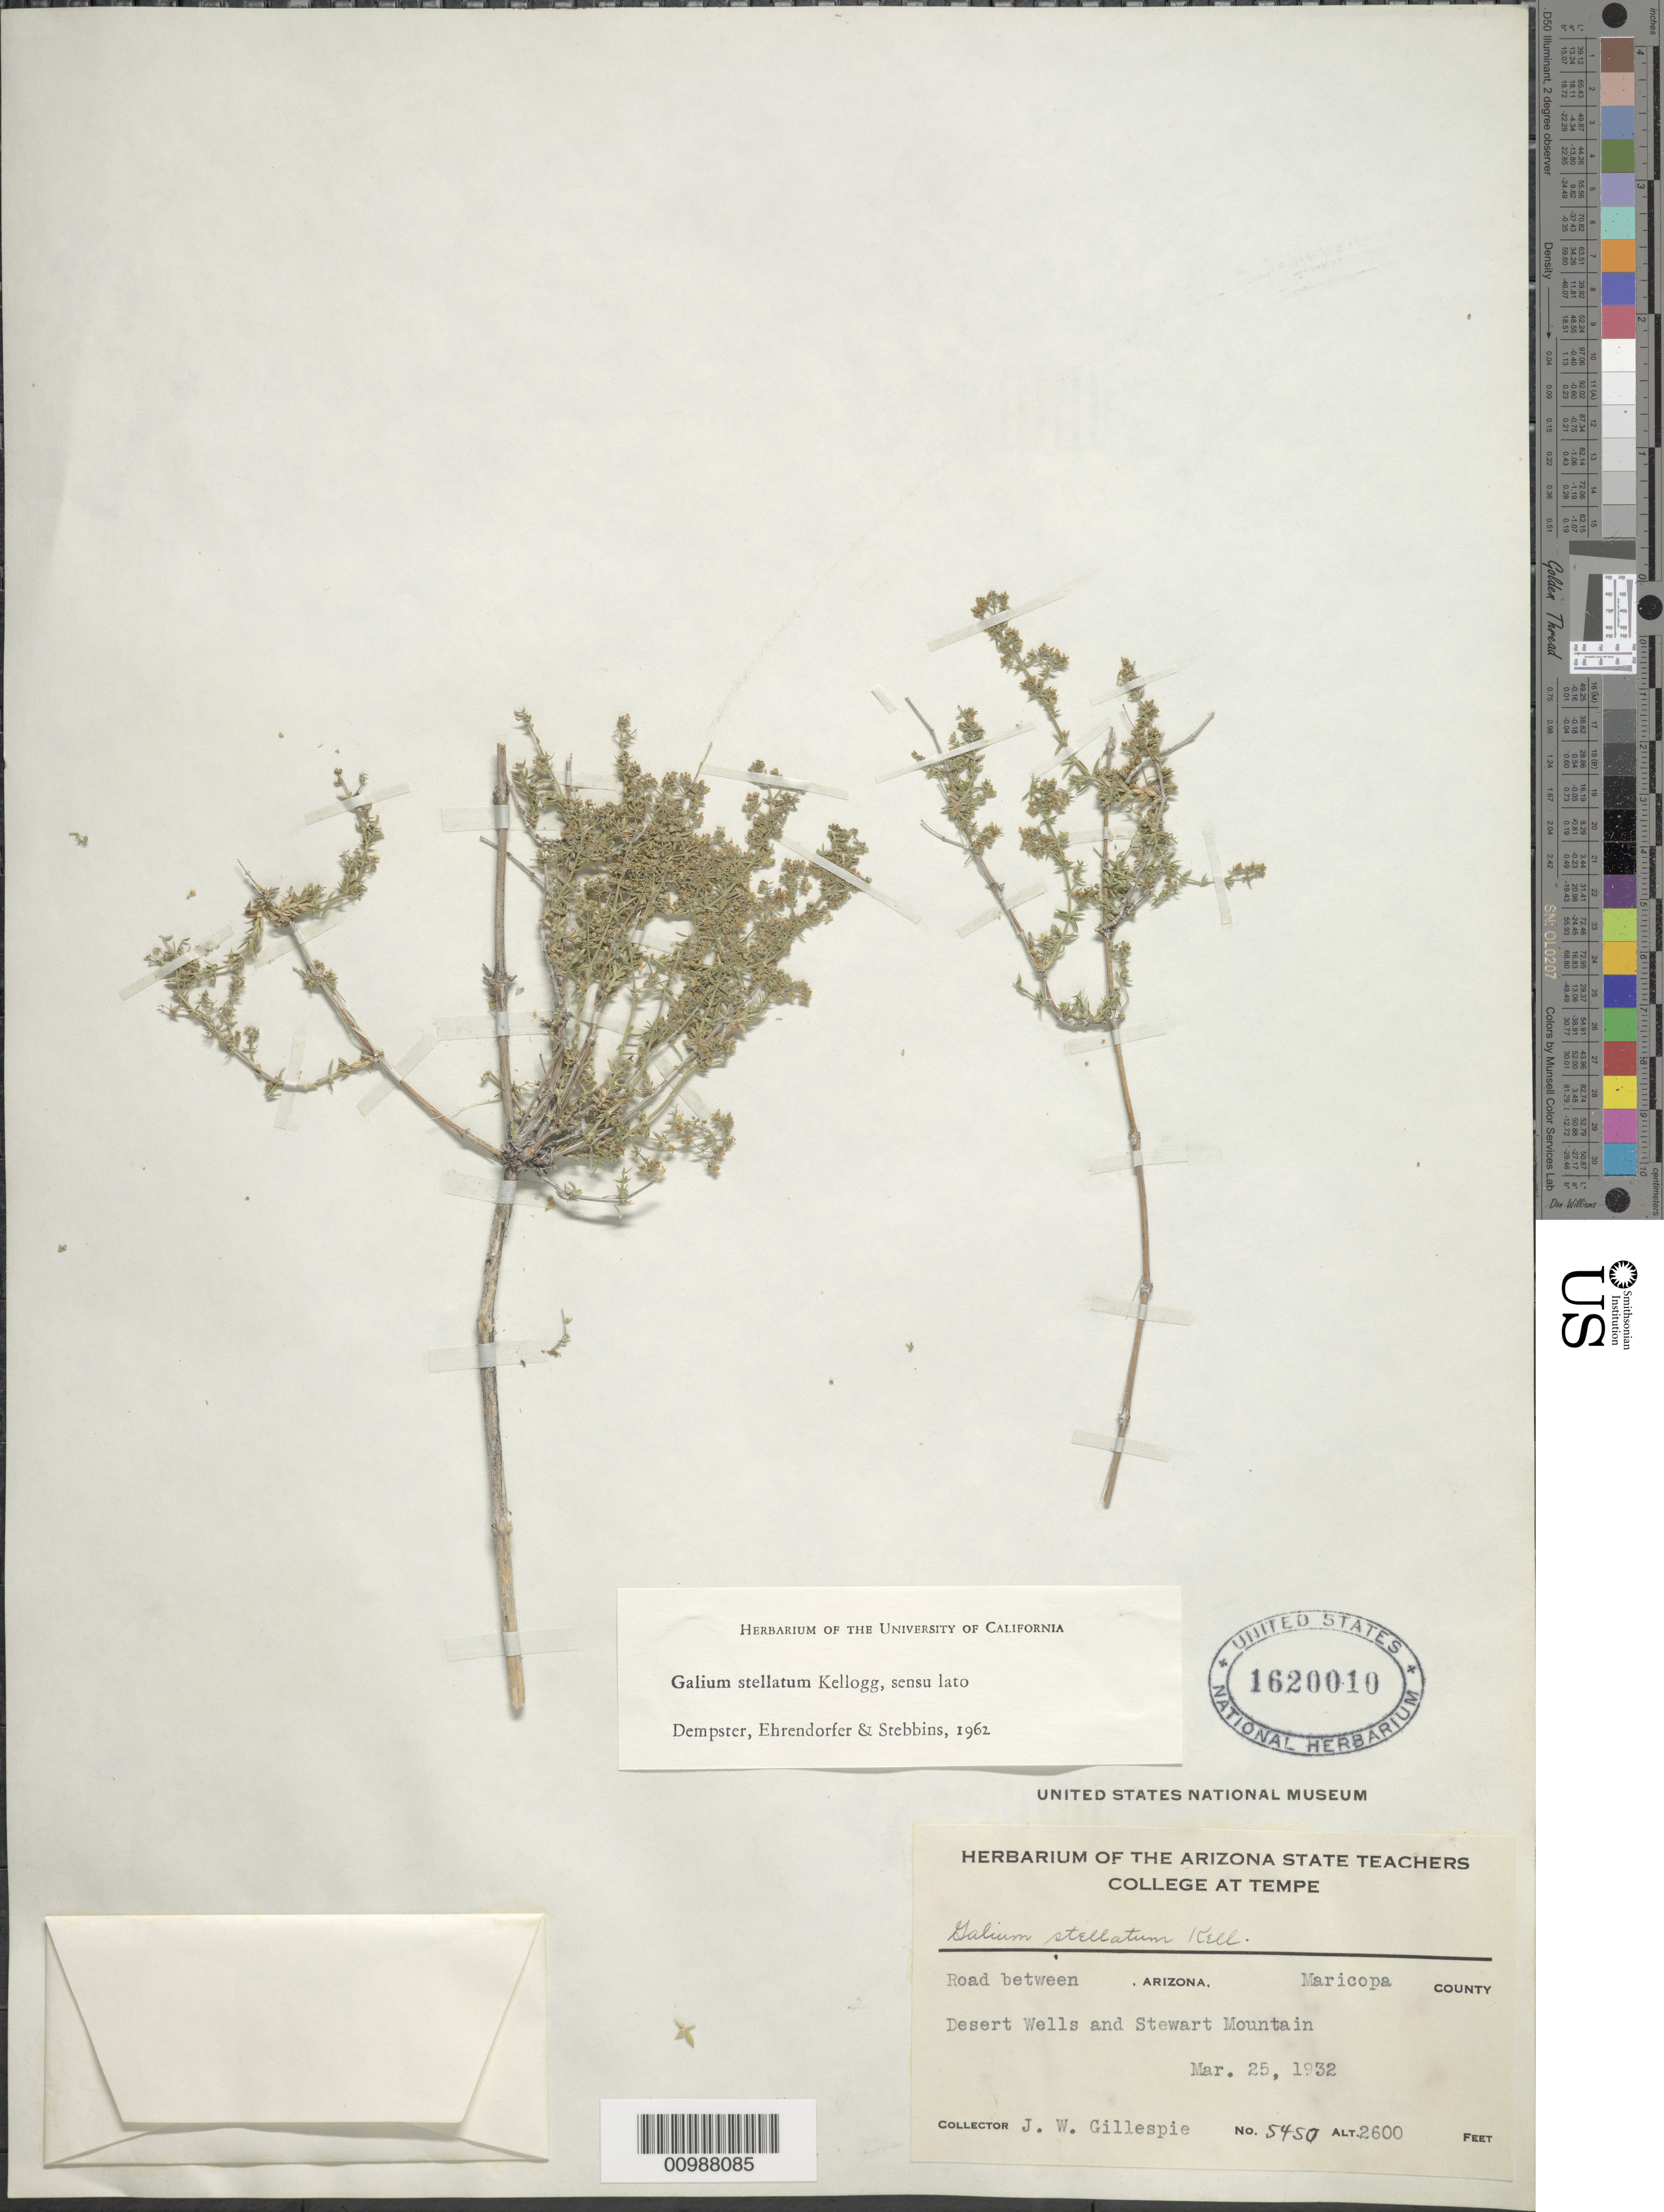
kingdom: Plantae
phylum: Tracheophyta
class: Magnoliopsida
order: Gentianales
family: Rubiaceae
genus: Galium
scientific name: Galium stellatum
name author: Kellogg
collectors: J. W. Gillespie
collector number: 5450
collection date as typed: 25 Mar 1932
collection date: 1932-03-25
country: United States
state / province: Arizona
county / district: Maricopa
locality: Desert Wells and Stewart Mountain, road between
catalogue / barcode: US 1620010